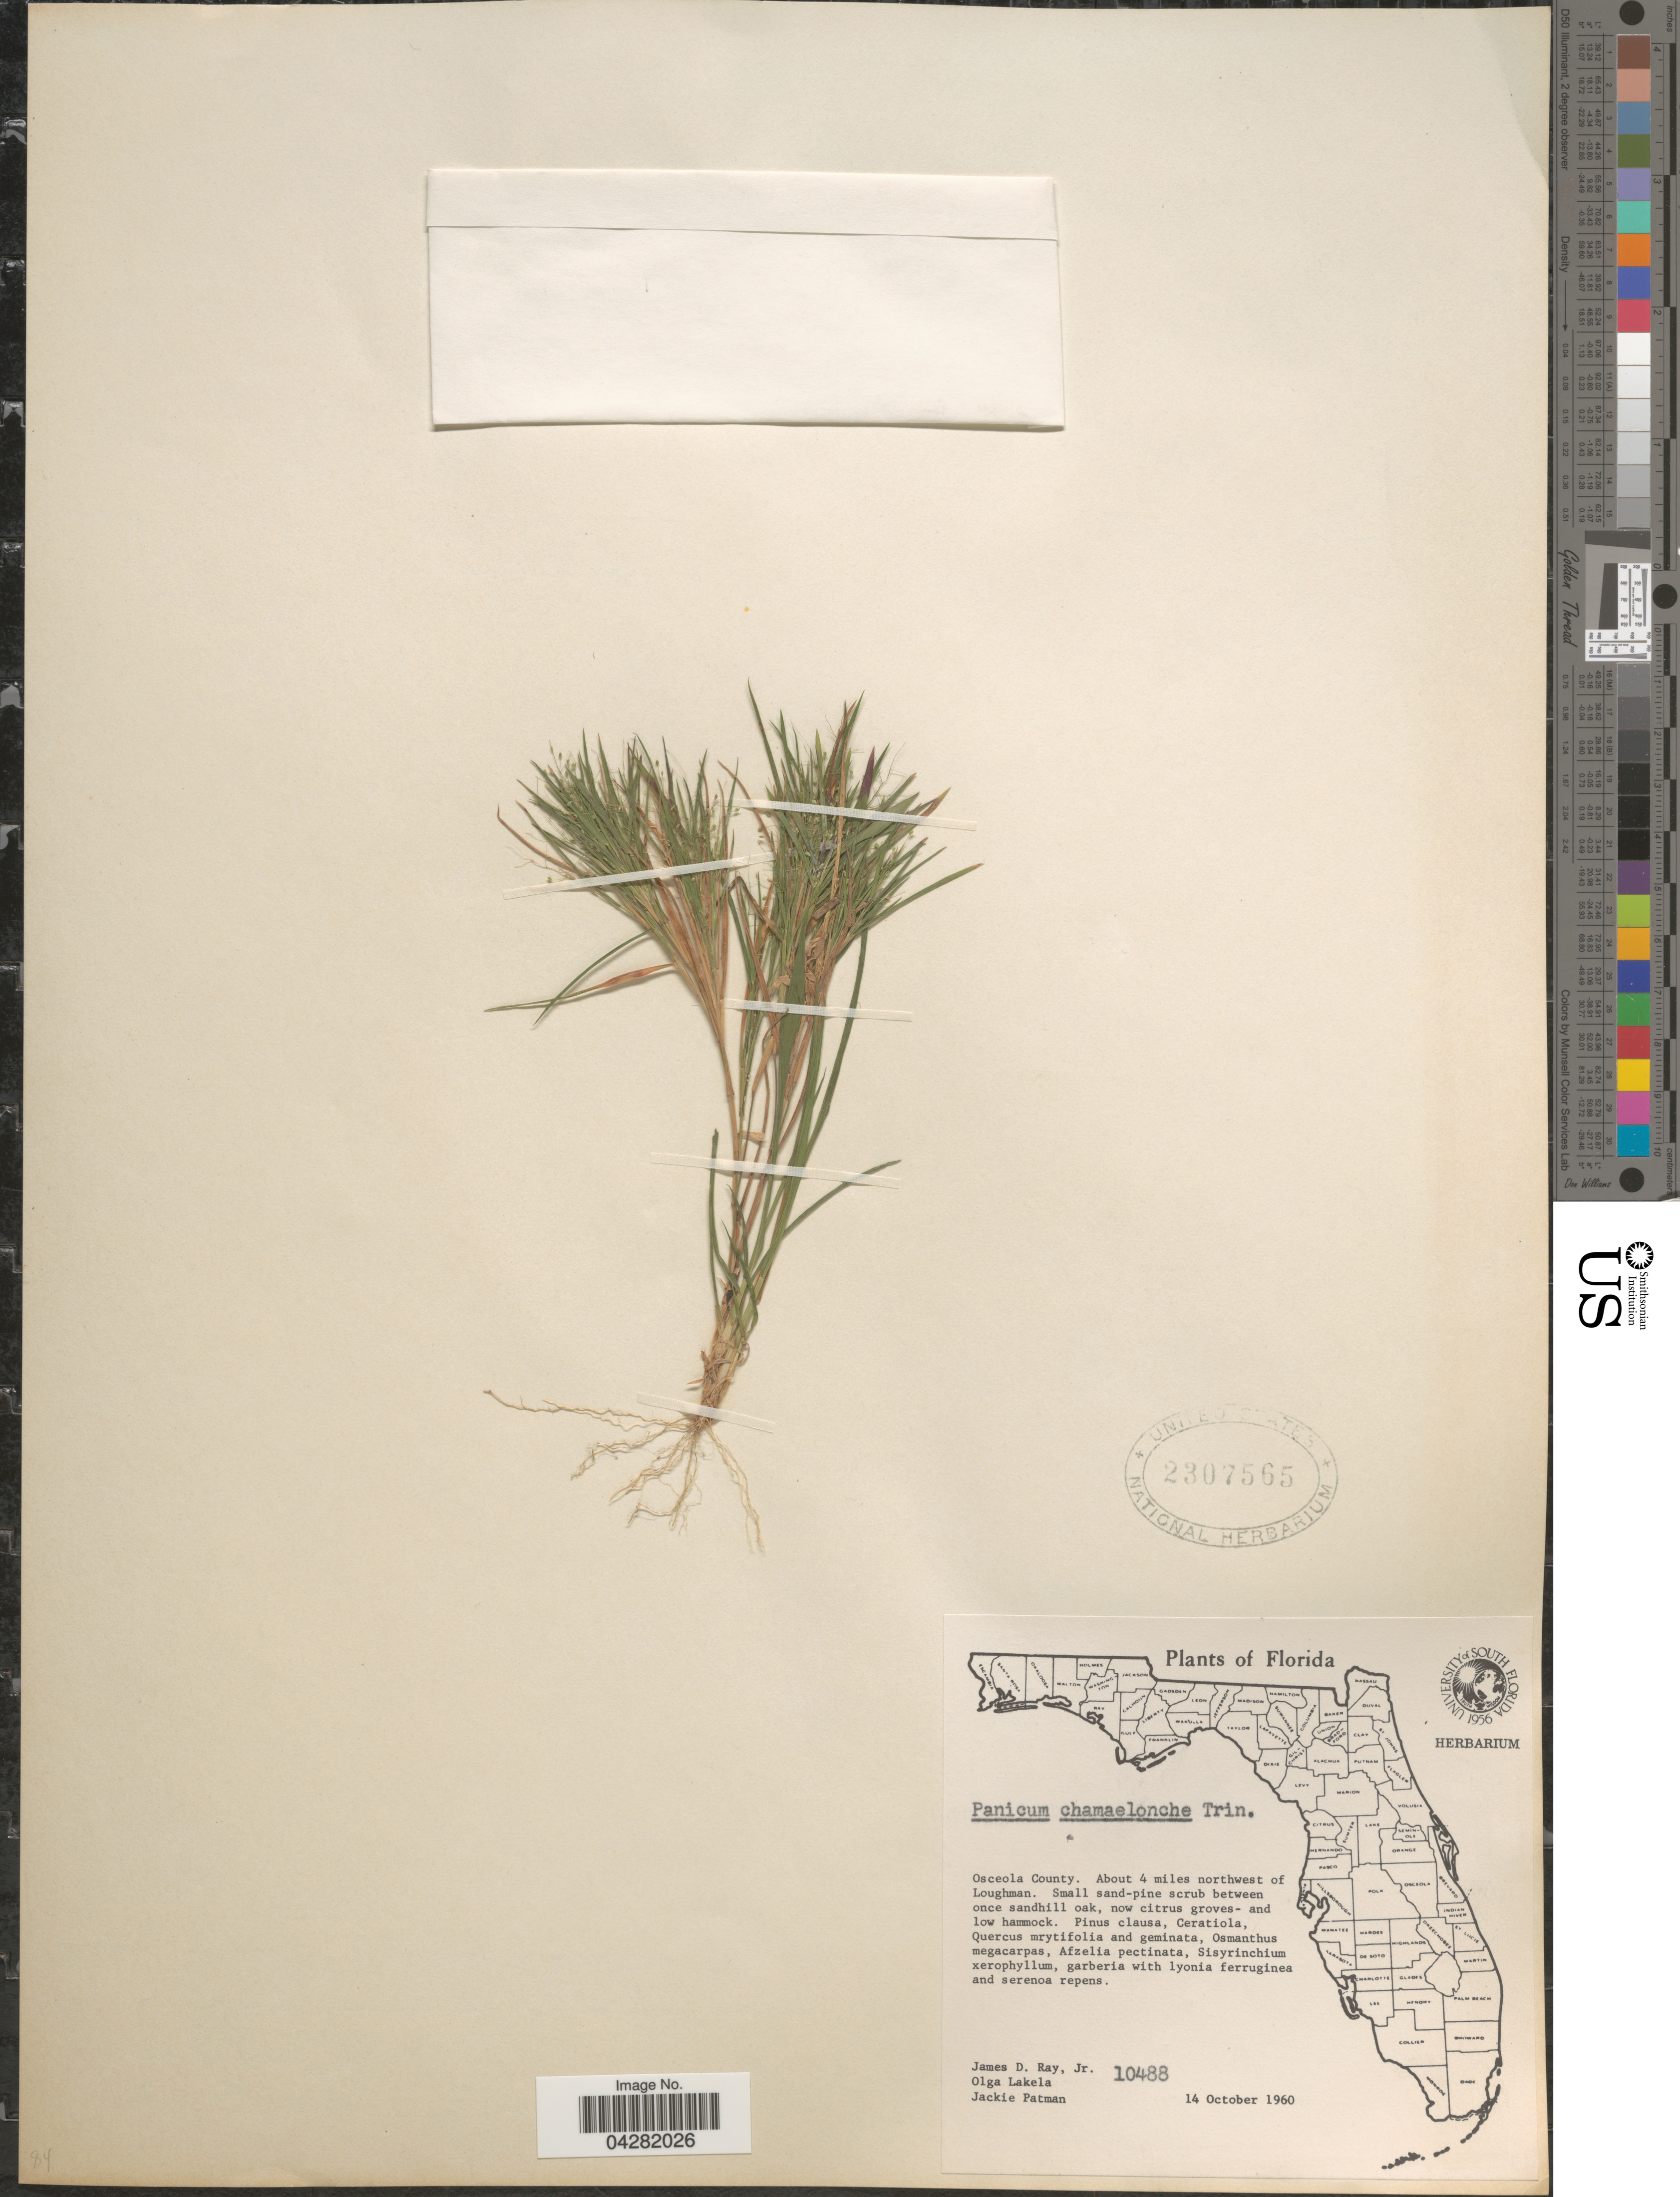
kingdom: Plantae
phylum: Tracheophyta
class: Liliopsida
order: Poales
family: Poaceae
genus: Dichanthelium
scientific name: Dichanthelium ensifolium var. ensifolium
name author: (Baldwin ex Elliot) Gould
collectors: J. D. Ray Jr., O. K. Lakela & J. Patman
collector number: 10488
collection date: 1960-10-14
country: United States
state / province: Florida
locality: Osceola County. About 4 miles northwest of Loughman.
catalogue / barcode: US 2307565